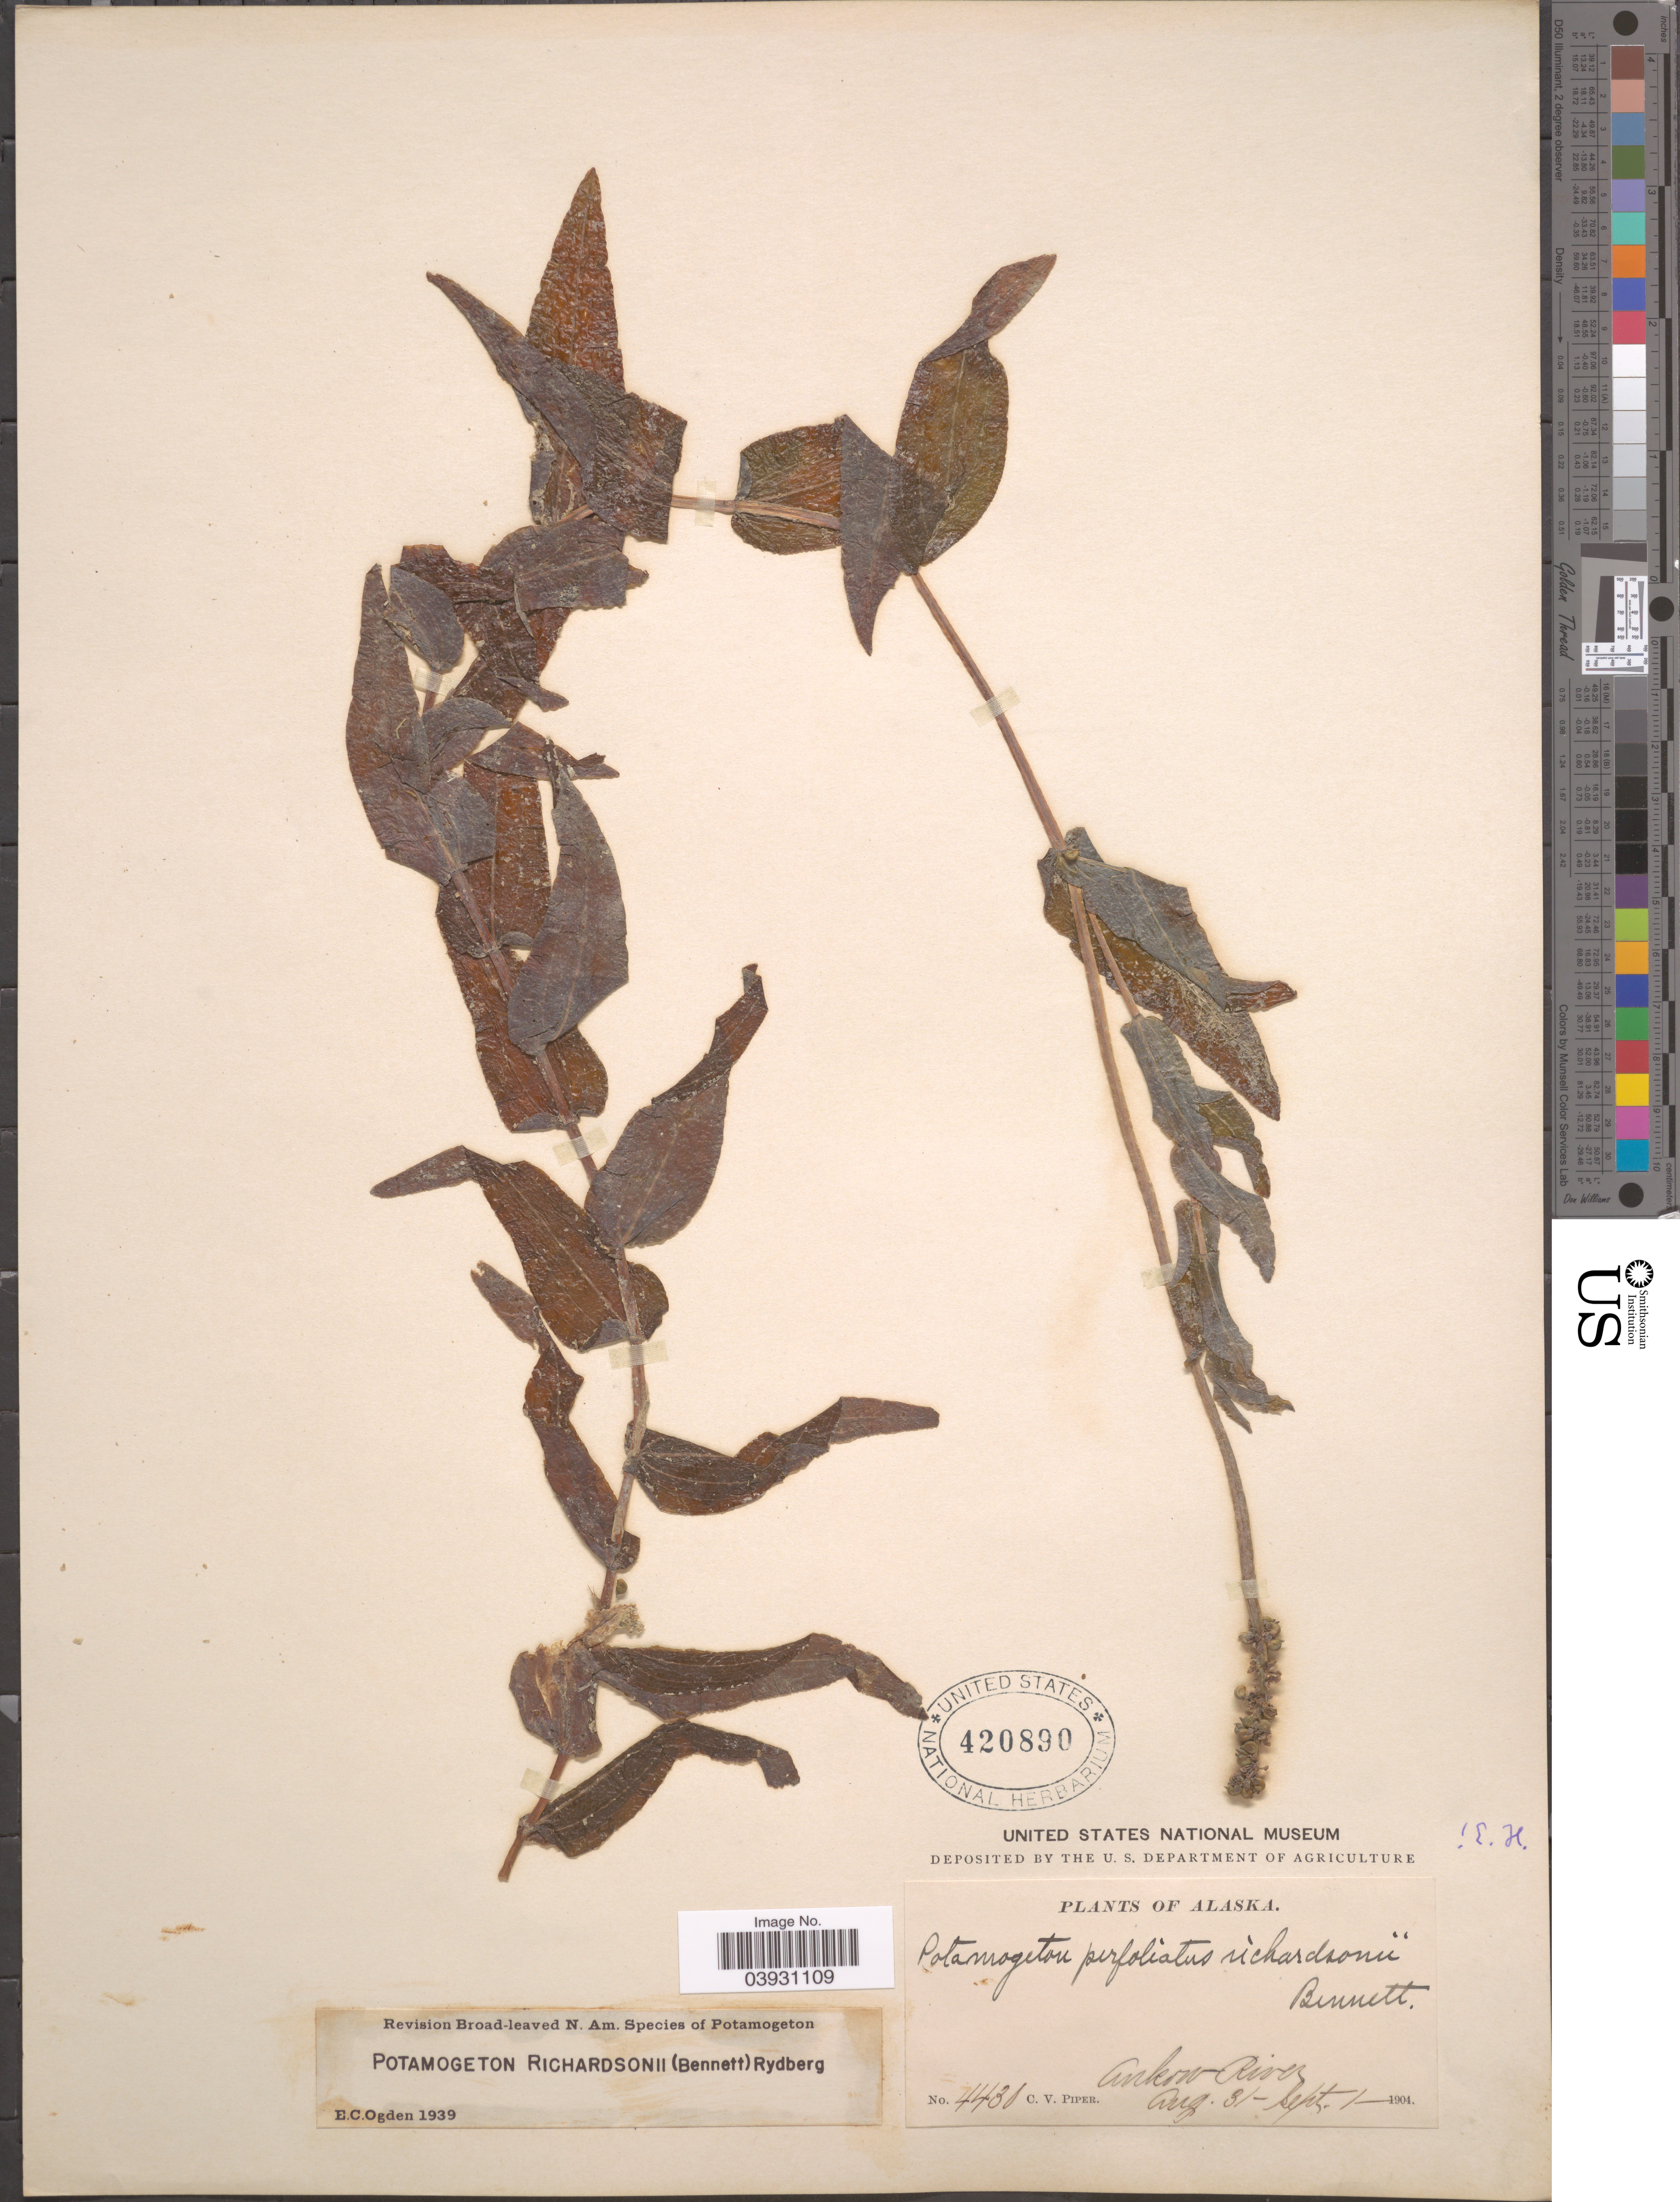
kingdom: Plantae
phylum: Tracheophyta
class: Liliopsida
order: Alismatales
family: Potamogetonaceae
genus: Potamogeton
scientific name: Potamogeton richardsonii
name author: (A.W. Benn.) Rydb.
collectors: C. V. Piper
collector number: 4430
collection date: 1904-08-31/1904-09-01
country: United States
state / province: Alaska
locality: Ankow River.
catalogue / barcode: US 420890